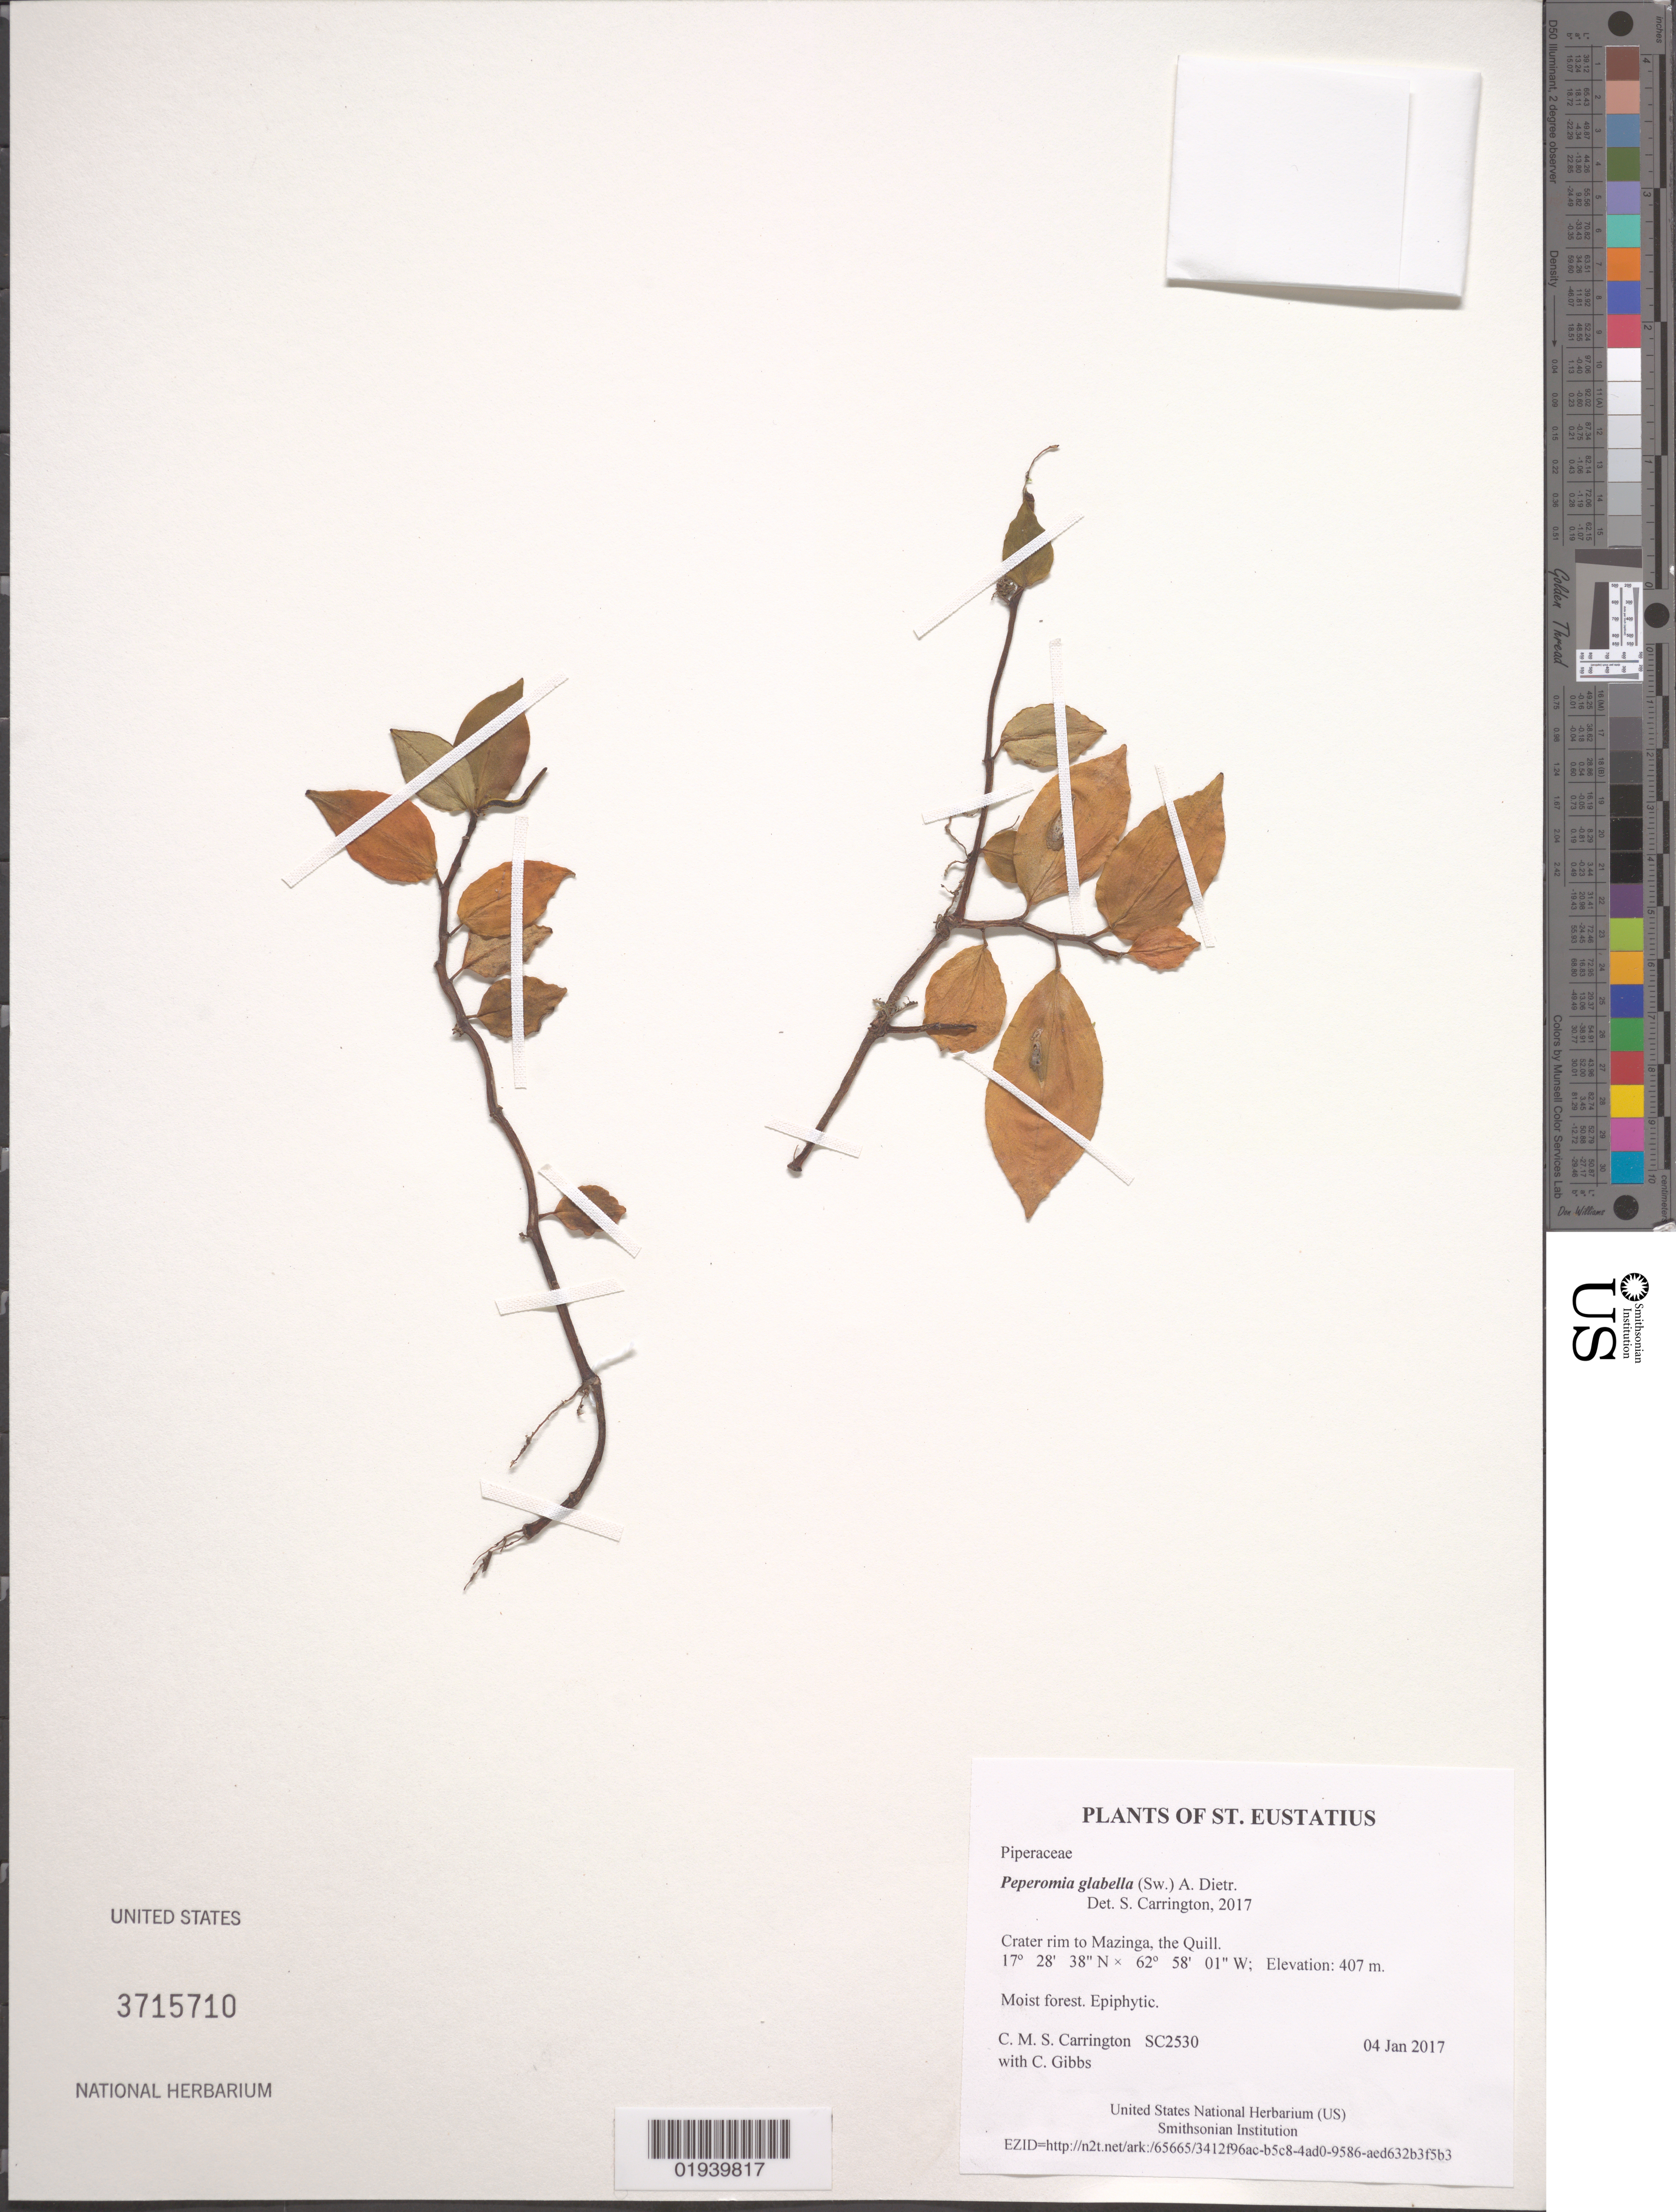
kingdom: Plantae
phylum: Tracheophyta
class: Magnoliopsida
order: Piperales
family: Piperaceae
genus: Peperomia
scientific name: Peperomia glabella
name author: (Sw.) A. Dietr.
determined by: Carrington, C. M. S.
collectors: C. M. S. Carrington & C. Gibbs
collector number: SC2530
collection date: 2017-01-04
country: Netherlands Antilles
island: St. Eustatius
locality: Crater rim to Mazinga, the Quill.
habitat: Moist forest.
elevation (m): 407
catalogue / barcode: US 3715710